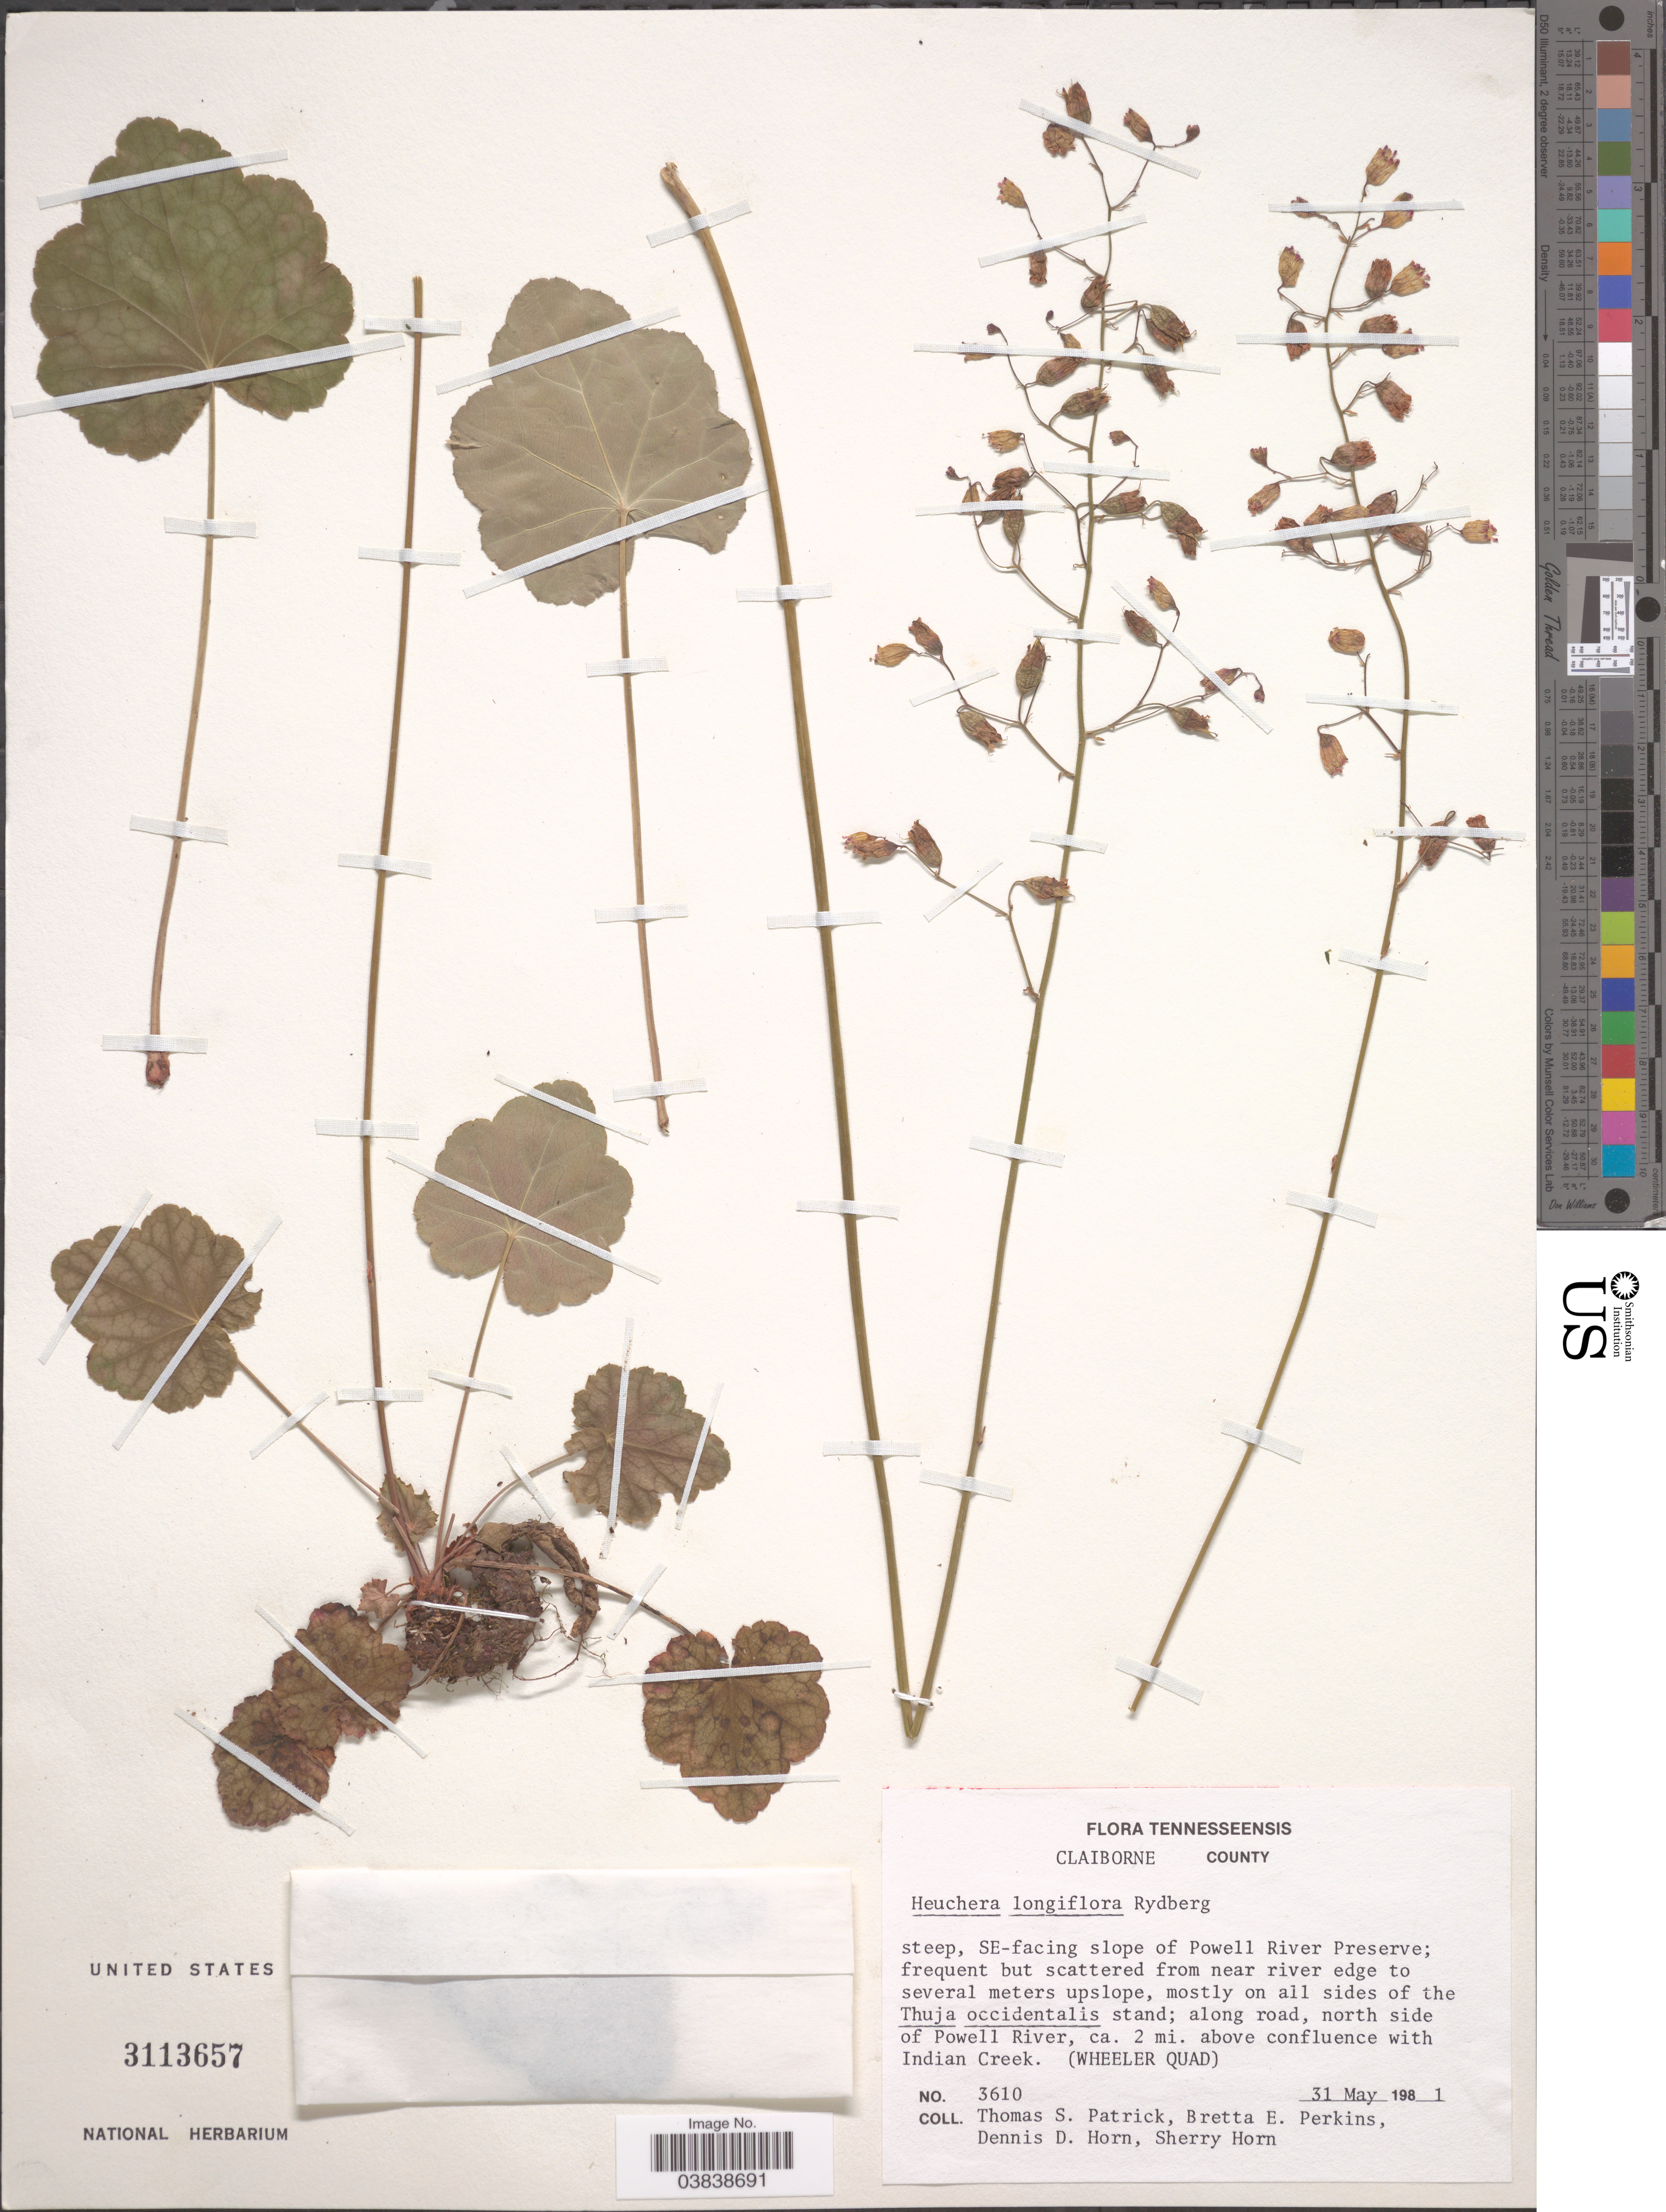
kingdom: Plantae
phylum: Tracheophyta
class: Magnoliopsida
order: Saxifragales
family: Saxifragaceae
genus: Heuchera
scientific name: Heuchera longiflora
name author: Rydb.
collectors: T. Patrick, B. E. Perkins, D. Horn & S. Horn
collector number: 3610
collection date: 1981-05-31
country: United States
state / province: Tennessee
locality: Claiborne County. SE-facing slope of Powell River Preserve; along road, north side of Powell River, ca. 2 mi. above confluence with Indian Creek. (Wheeler Quad).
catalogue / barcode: US 3113657